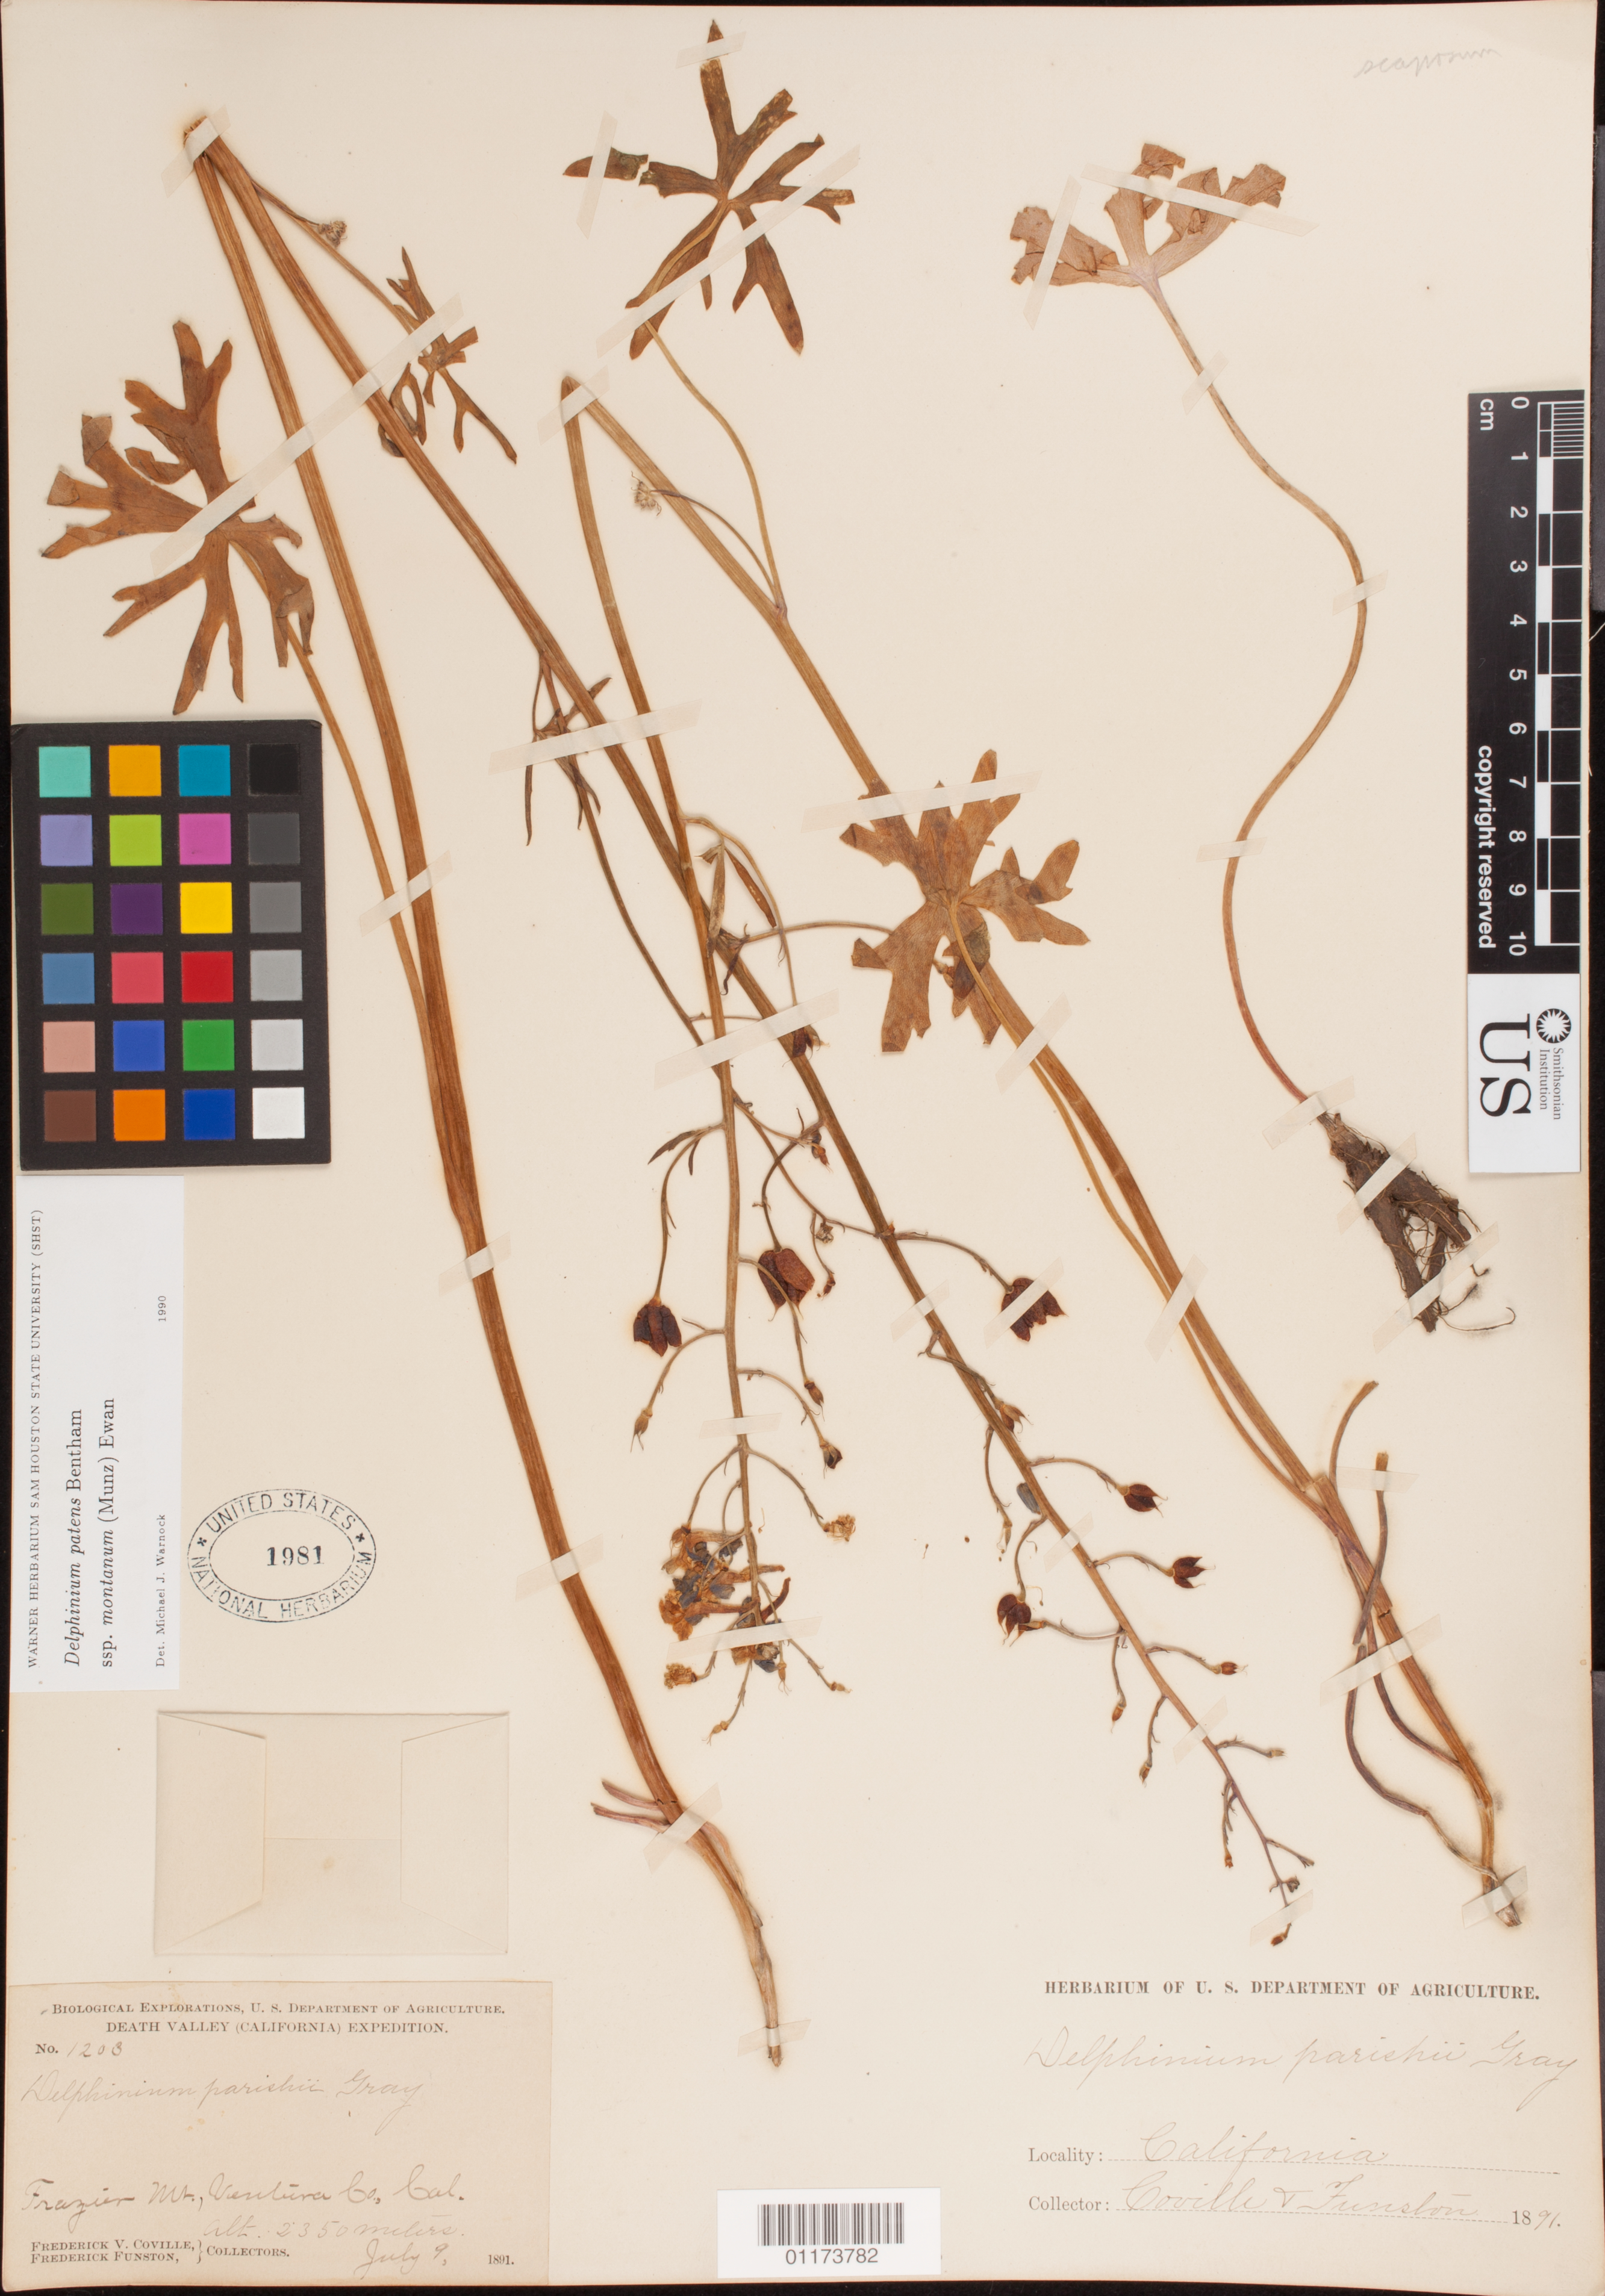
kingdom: Plantae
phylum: Tracheophyta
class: Magnoliopsida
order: Ranunculales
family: Ranunculaceae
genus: Delphinium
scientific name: Delphinium patens subsp. montanum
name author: (Munz) Ewan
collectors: F. V. Coville & F. Funston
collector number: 1203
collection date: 1891-07-09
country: United States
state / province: California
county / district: Ventura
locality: Frazer Mt.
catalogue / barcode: US 1981